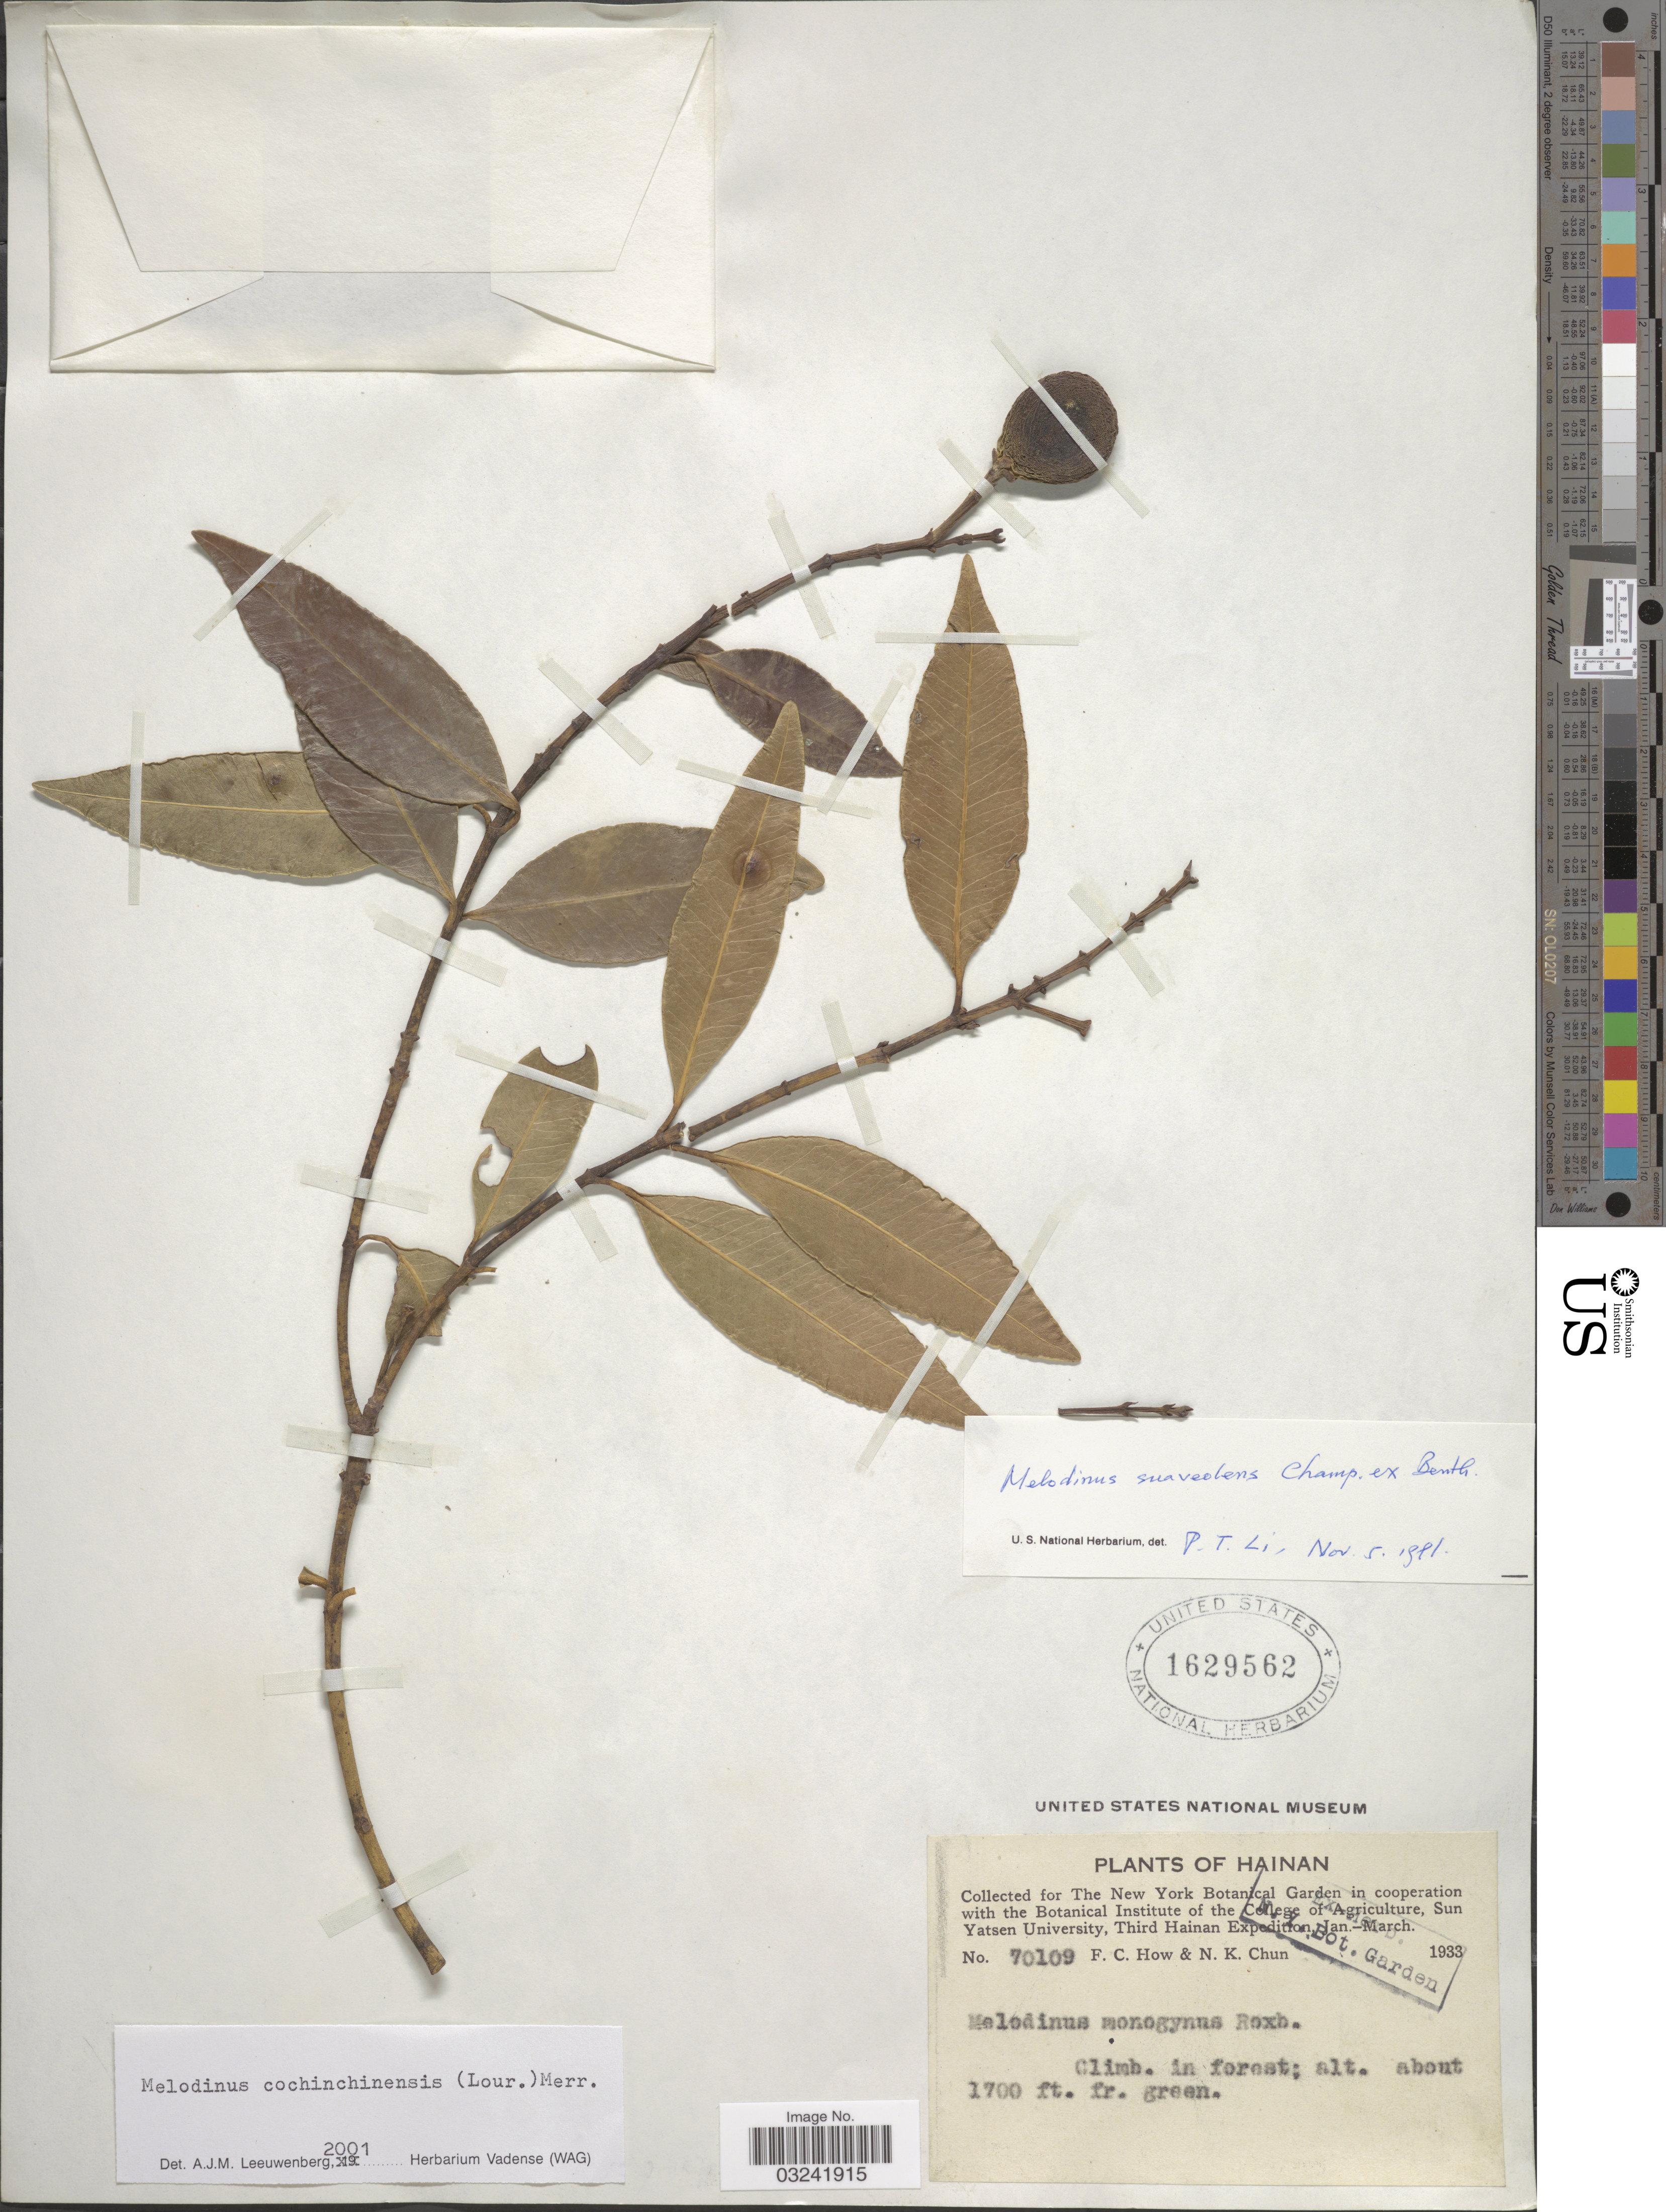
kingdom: Plantae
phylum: Tracheophyta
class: Magnoliopsida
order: Gentianales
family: Apocynaceae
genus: Melodinus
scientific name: Melodinus cochinchinensis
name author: (Lour.) Merr.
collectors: F. C. How & N. K. Chun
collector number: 70109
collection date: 1933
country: China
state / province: Hainan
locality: Climb, in forest.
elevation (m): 518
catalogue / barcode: US 1629562